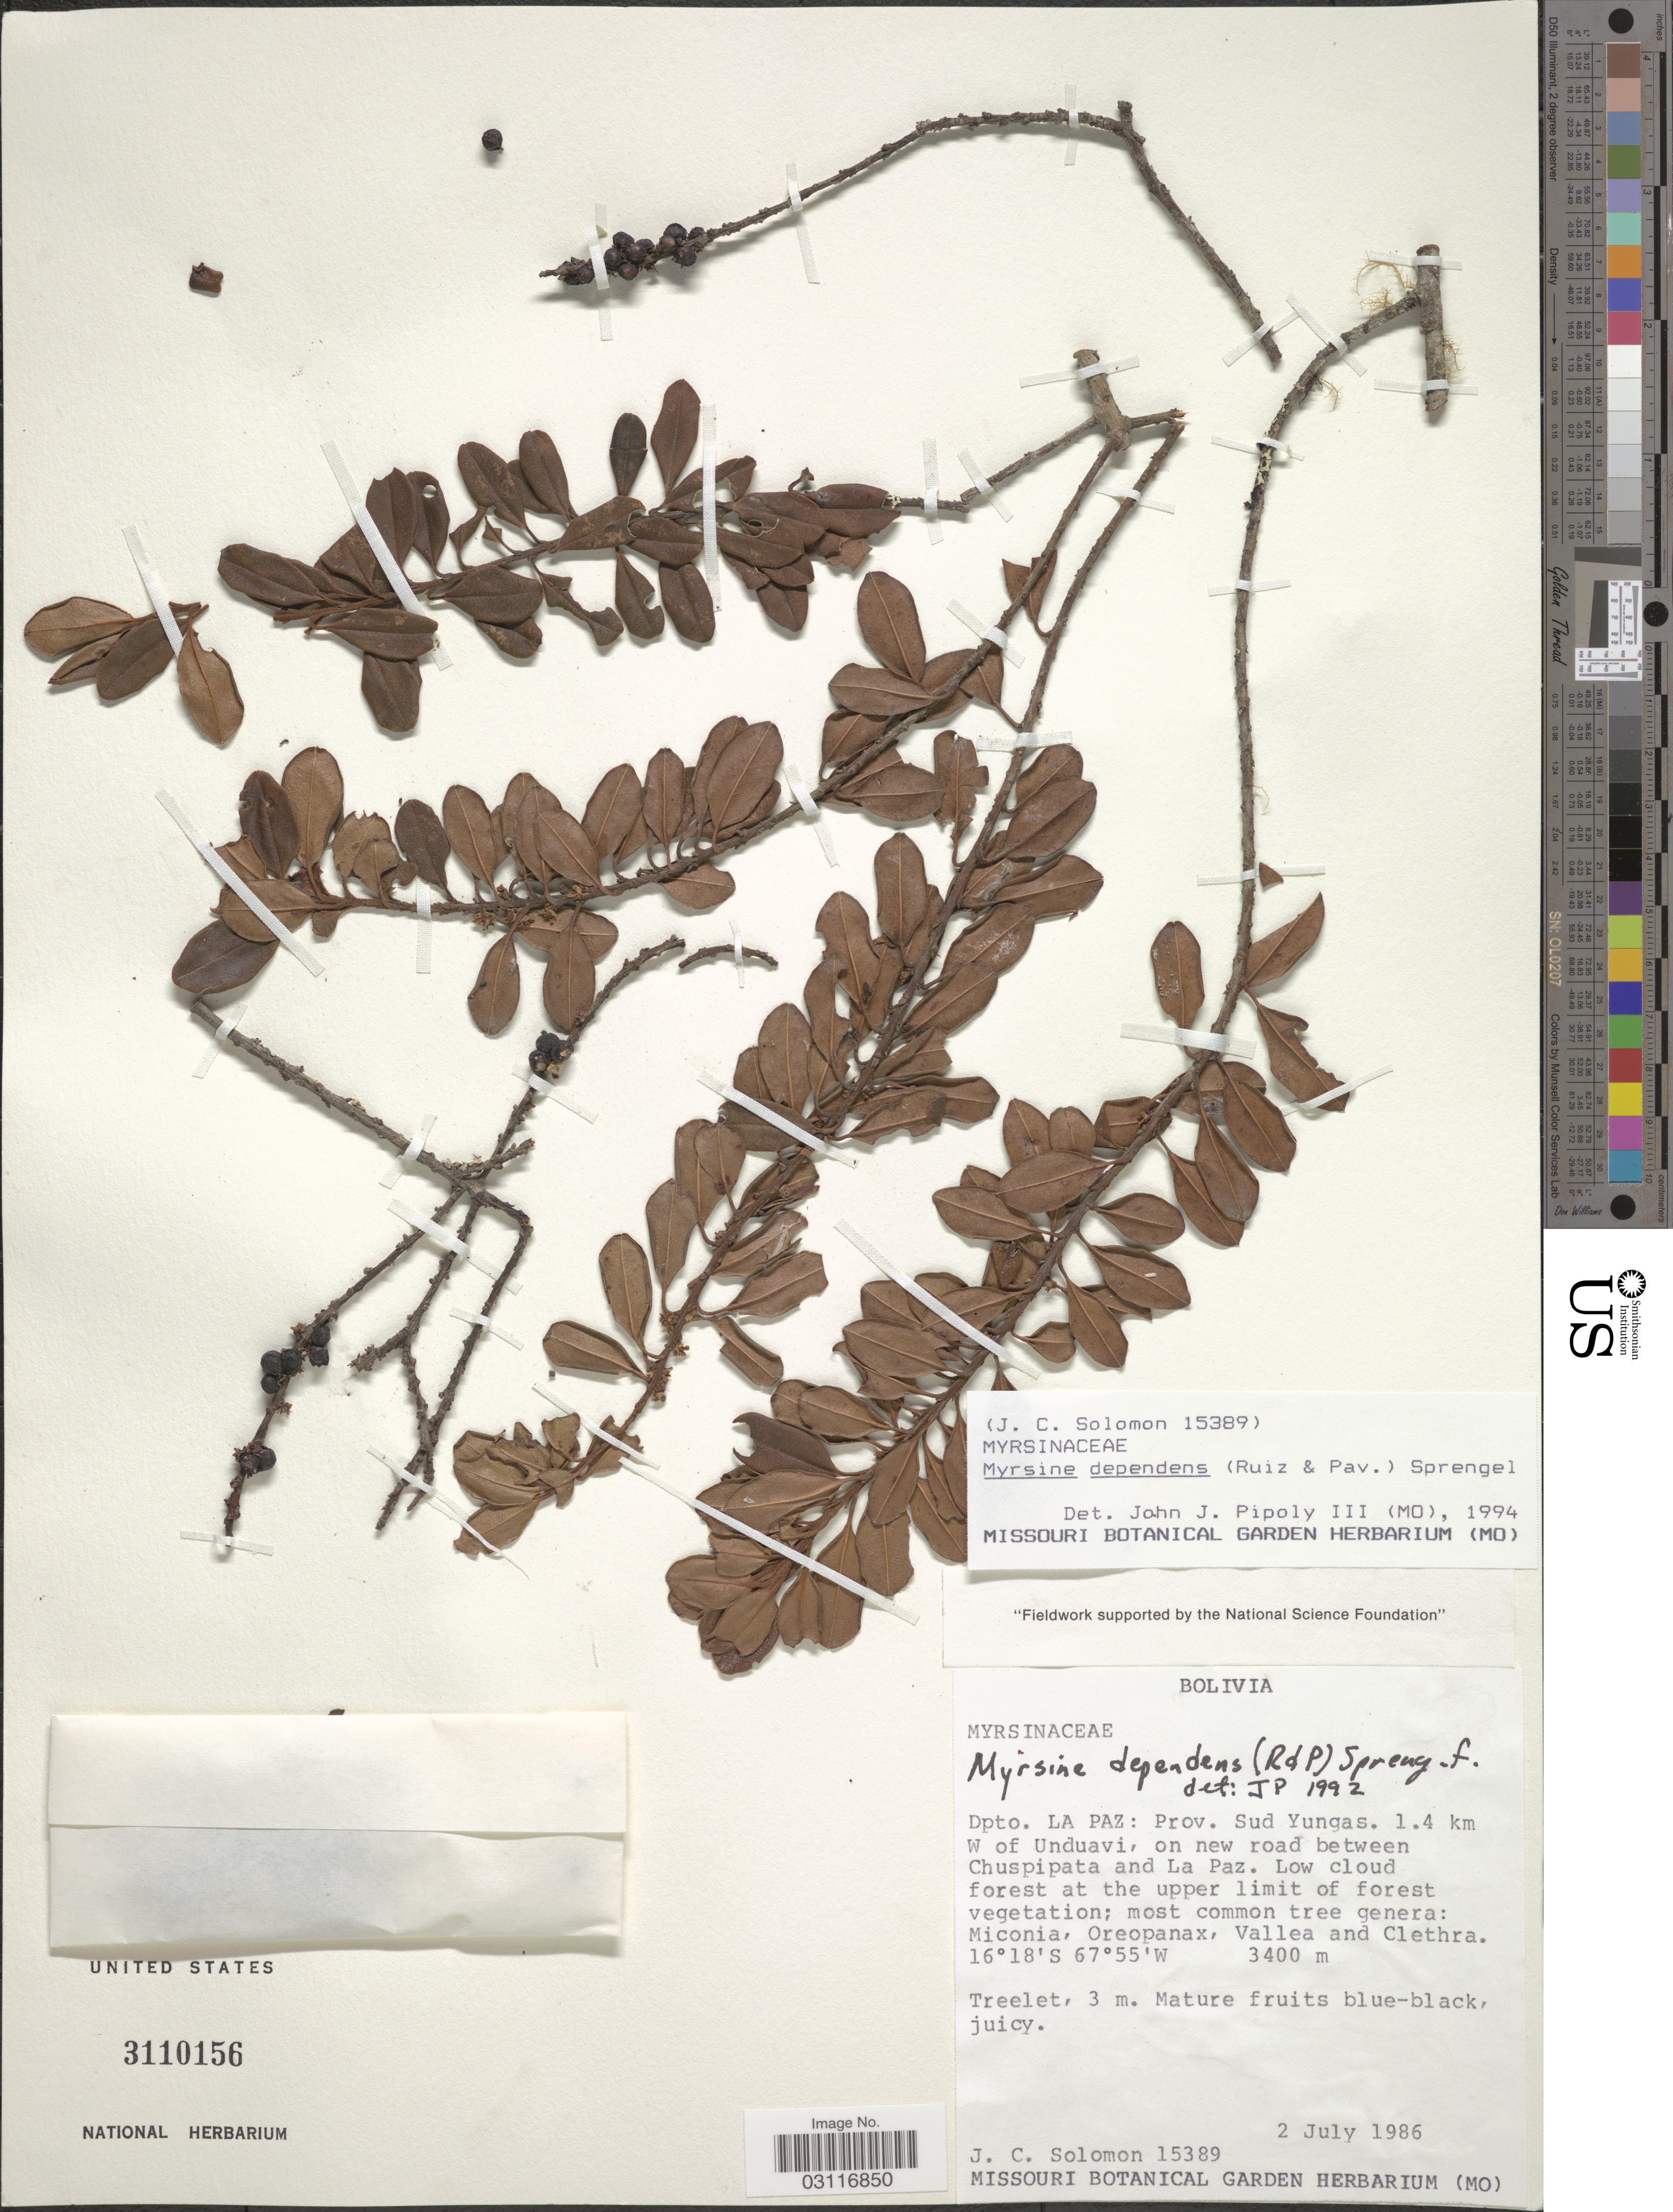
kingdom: Plantae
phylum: Tracheophyta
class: Magnoliopsida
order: Ericales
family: Primulaceae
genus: Myrsine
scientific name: Myrsine dependens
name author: (Ruiz & Pav.) Spreng.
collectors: J. C. Solomon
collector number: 15389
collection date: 1986-07-02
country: Bolivia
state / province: La Paz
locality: Dpto. La Paz: Prov. Sud Yungas. 1.4 km W of Unduavi, on new road between Chuspipata and La Paz.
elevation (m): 3400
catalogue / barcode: US 3110156